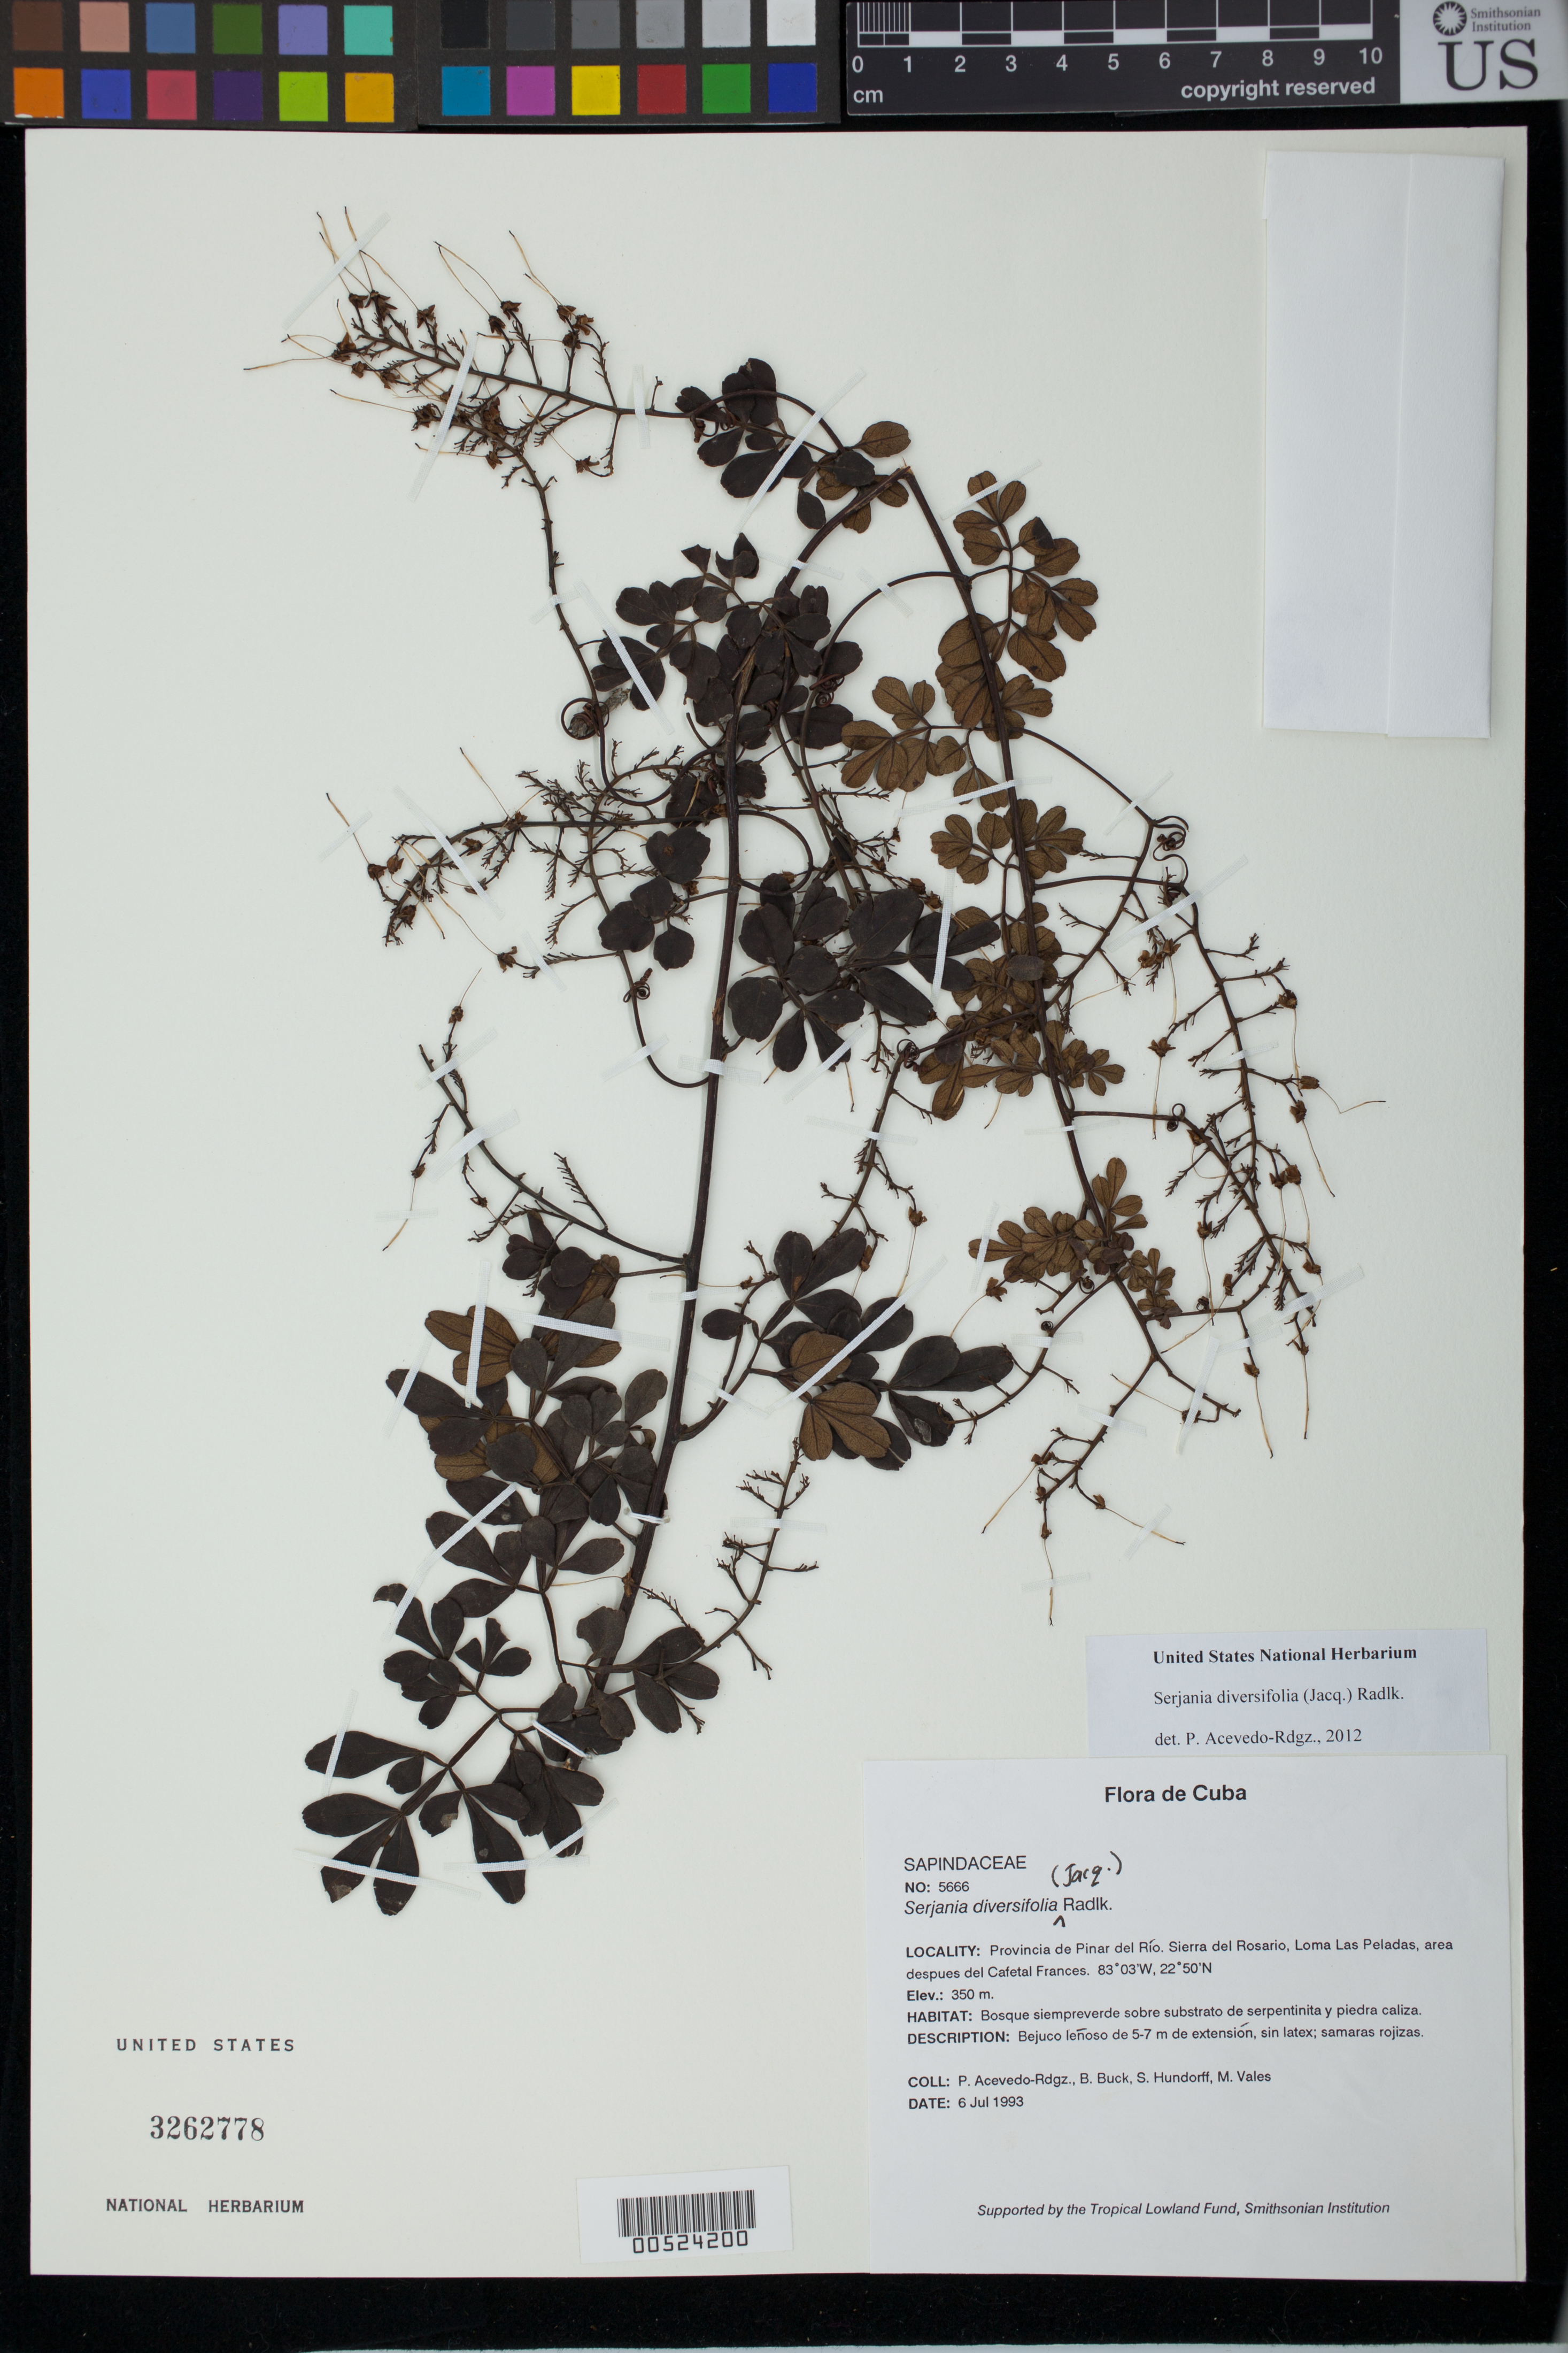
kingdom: Plantae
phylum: Tracheophyta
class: Magnoliopsida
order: Sapindales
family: Sapindaceae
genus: Serjania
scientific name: Serjania diversifolia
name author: (Jacq.) Radlk.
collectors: P. Acevedo-Rodr., B. Buck, S. Hundorf & M. Vales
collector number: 5666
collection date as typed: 06 Jul 1993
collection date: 1993-07-06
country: Cuba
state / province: Pinar del Rio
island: Cuba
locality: Provincia de Pinar del Río Sierra del Rosario, Loma Las Peladas, area despues del Cafetal Frances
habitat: Bosque siempreverde sobre substrato de serpentinita y piedra caliza.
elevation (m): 350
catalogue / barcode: US 3262778